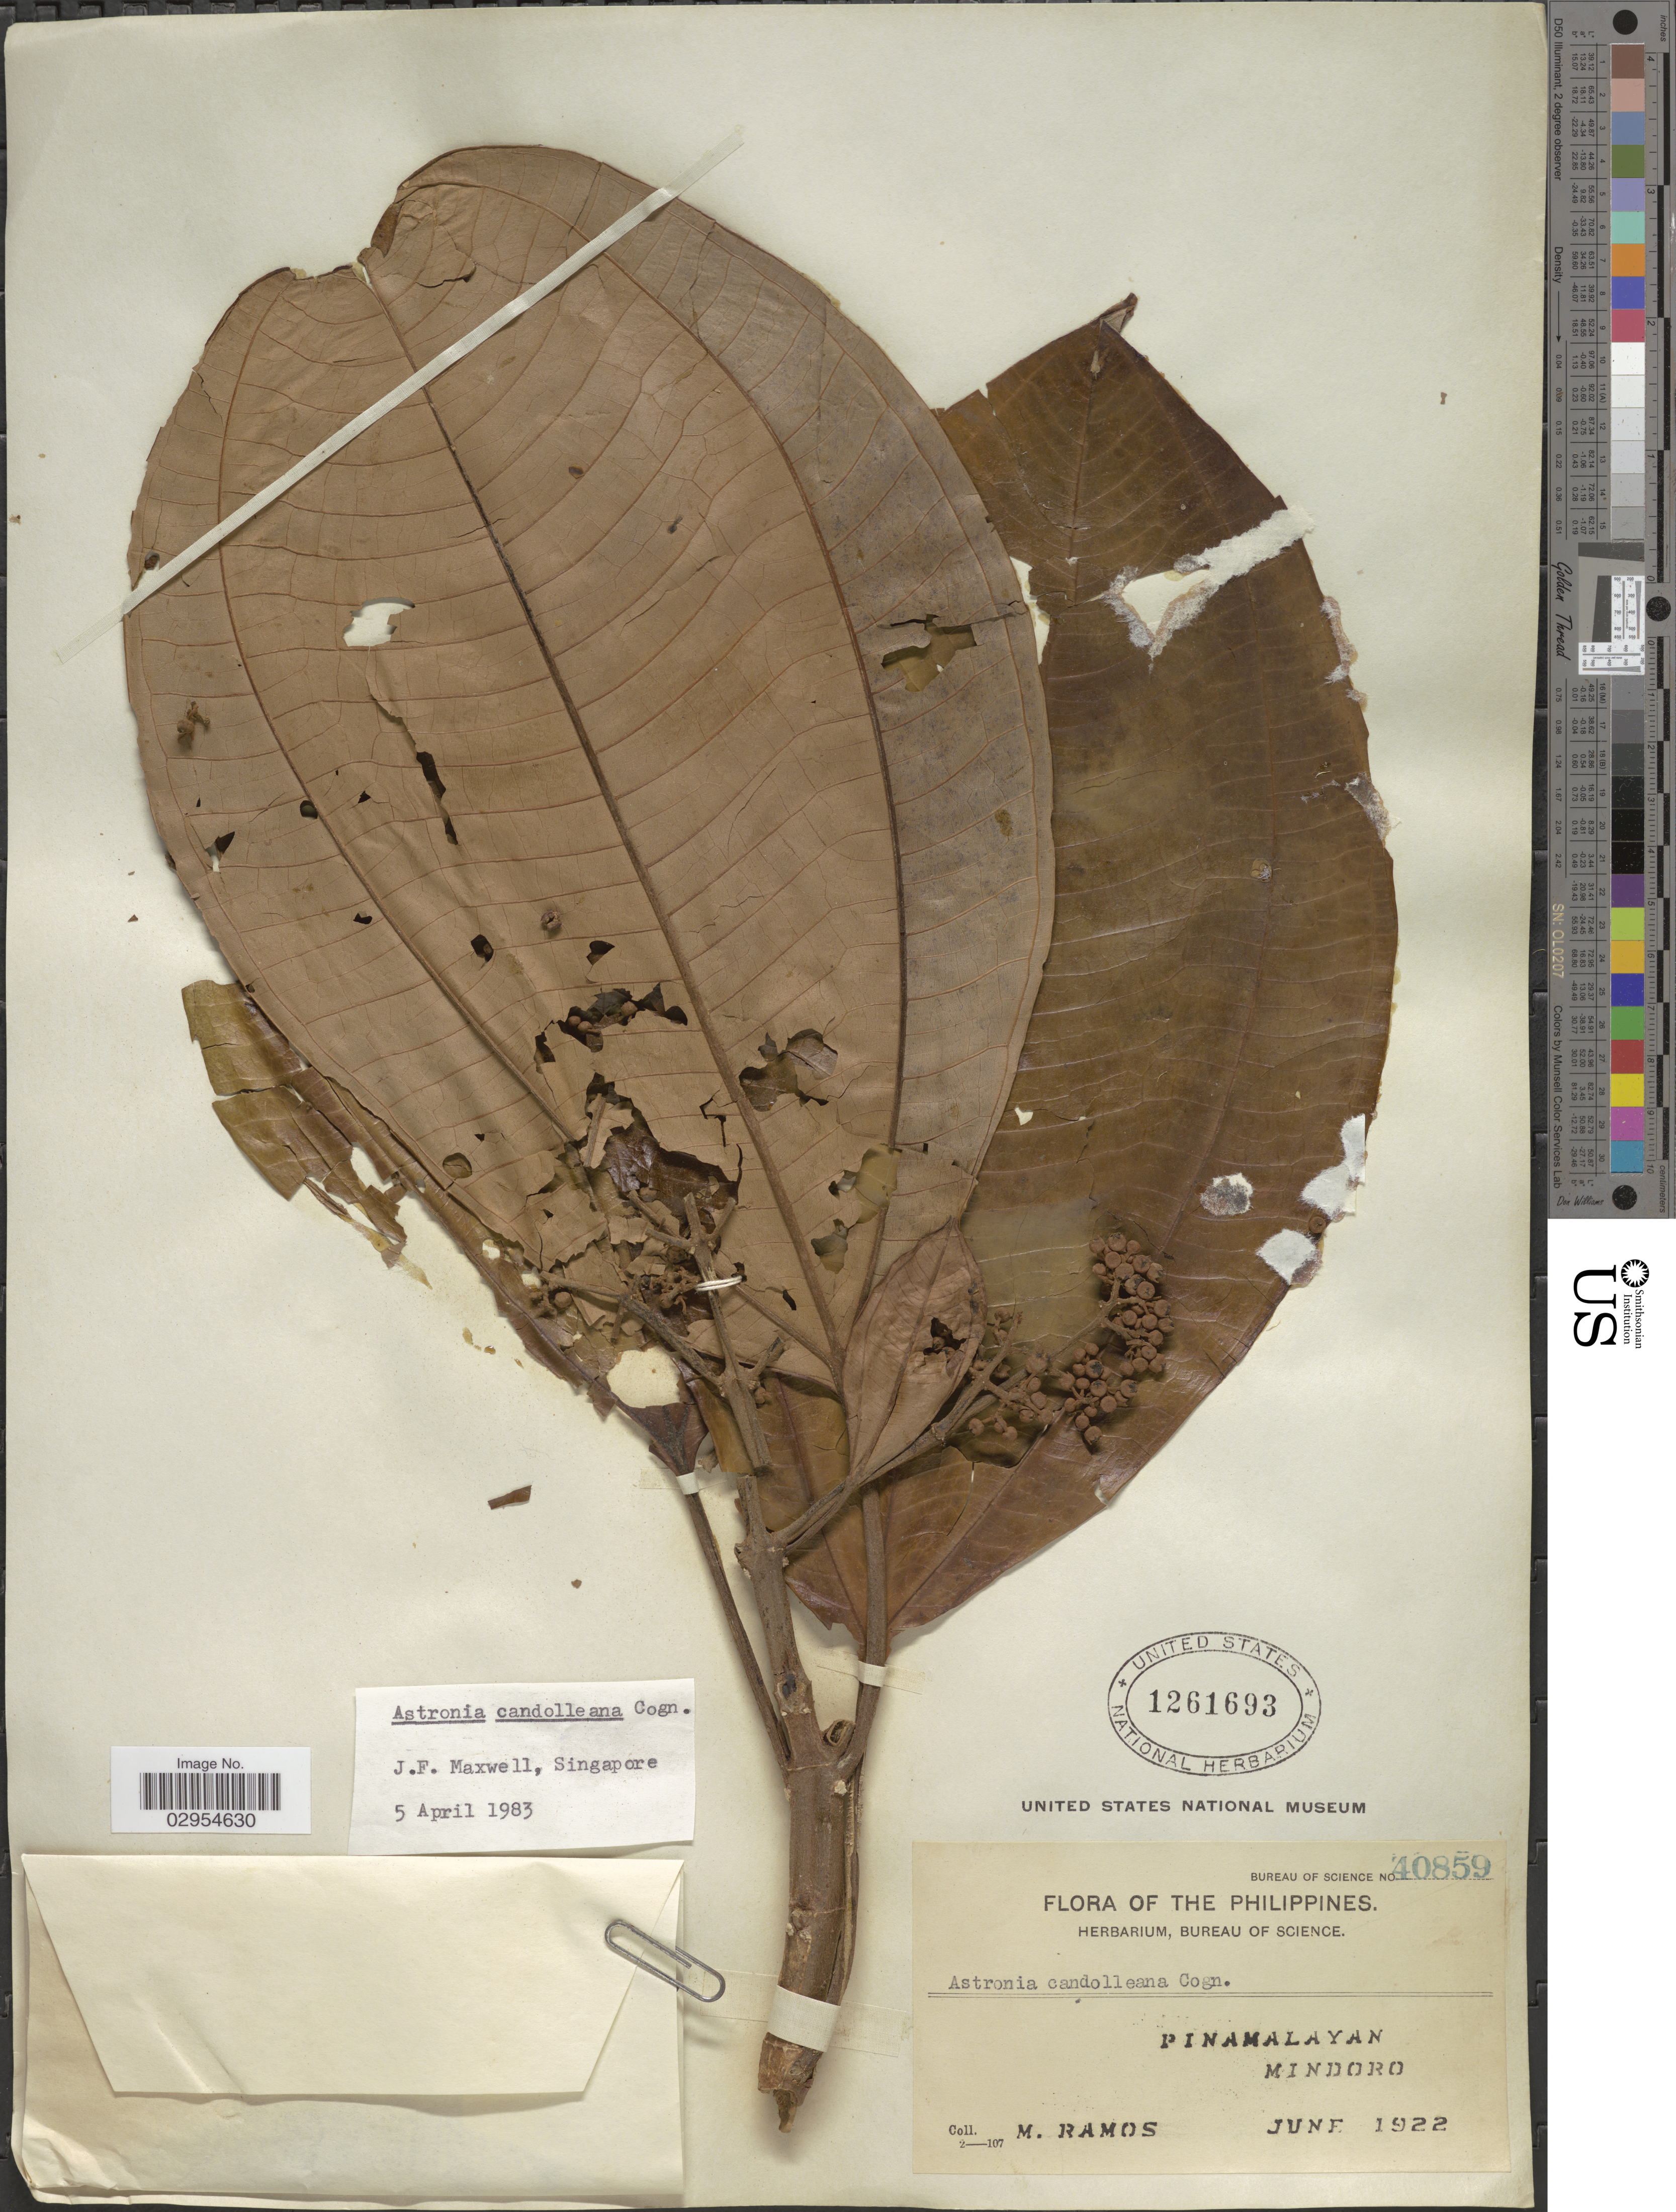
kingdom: Plantae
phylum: Tracheophyta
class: Magnoliopsida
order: Myrtales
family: Melastomataceae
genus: Astronia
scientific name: Astronia candolleana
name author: Cogn.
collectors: M. Ramos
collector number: Bureau of Science 40859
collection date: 1922-06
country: Philippines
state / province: Mimaropa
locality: Pinamalayan. Mindoro.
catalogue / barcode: US 1261693